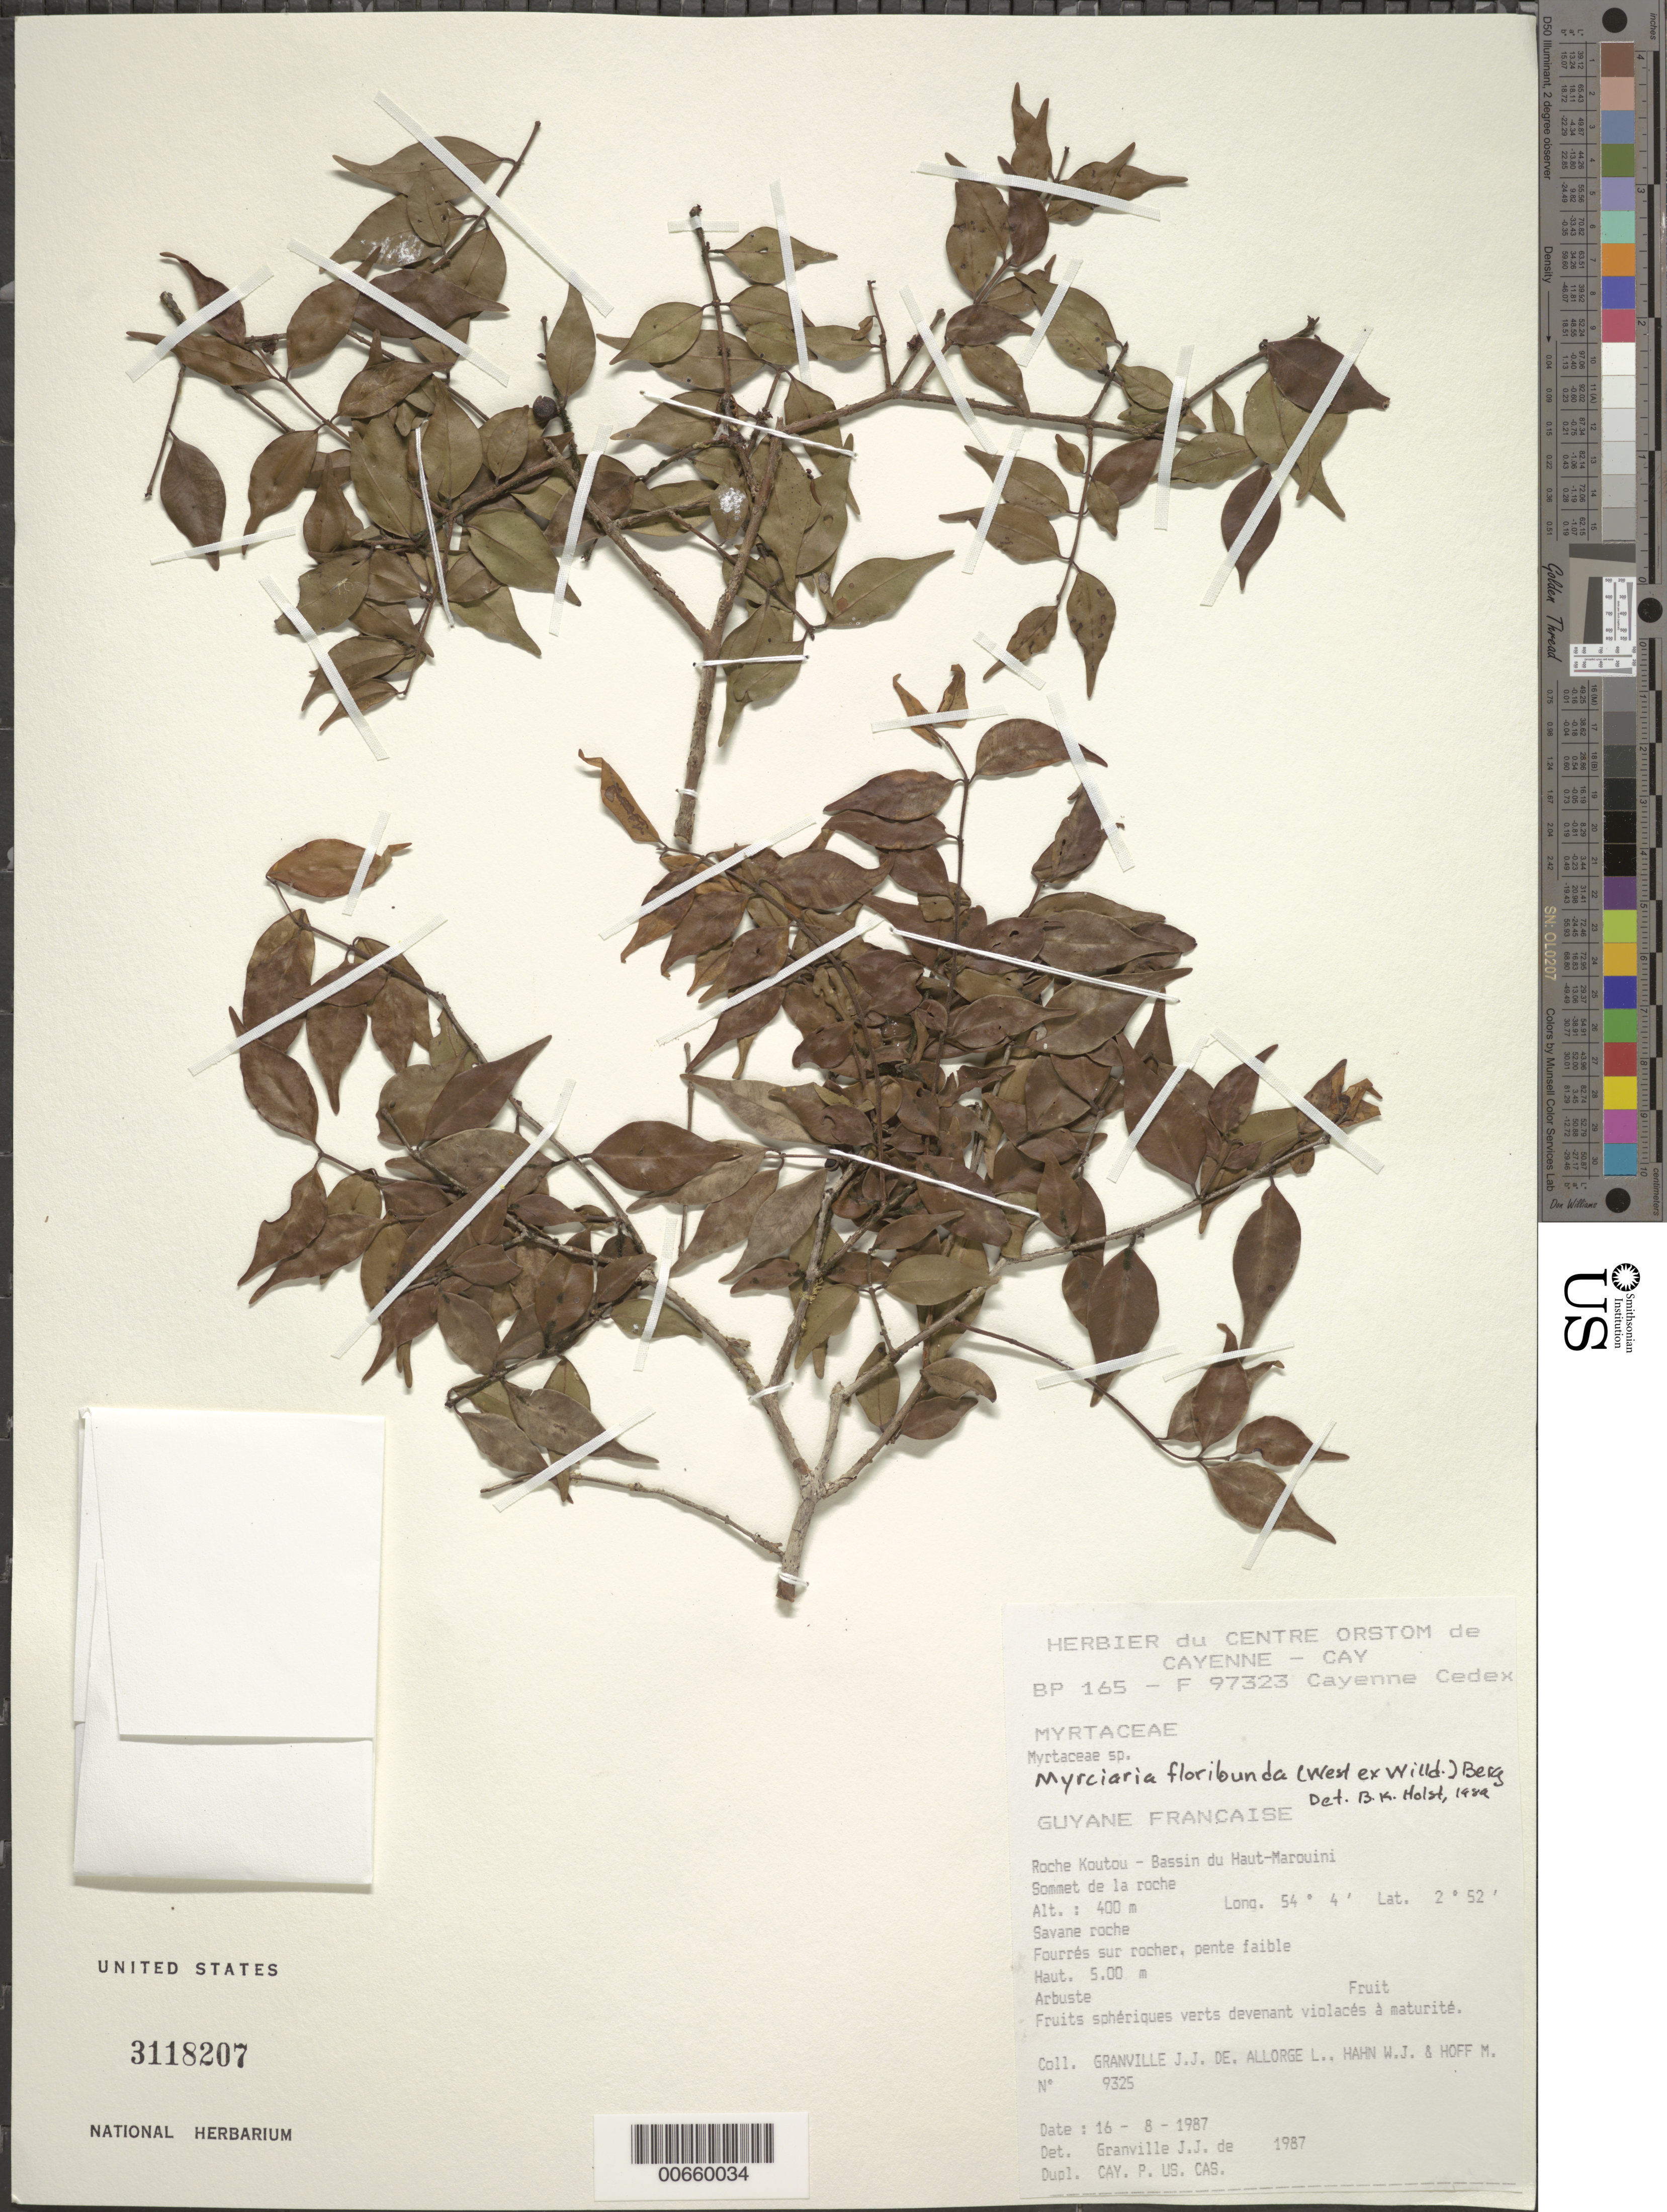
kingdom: Plantae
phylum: Tracheophyta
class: Magnoliopsida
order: Myrtales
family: Myrtaceae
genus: Myrciaria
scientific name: Myrciaria floribunda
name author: (H. West ex Willd.) O. Berg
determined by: Holst, Bruce K.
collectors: J.-J. de Granville, L. Allorge, W. J. Hahn & M. Hoff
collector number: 9325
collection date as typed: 16-Aug-87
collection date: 1987-08-16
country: French Guiana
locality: Roche Koutou, Bassin du Haut-Marouini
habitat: Sommet de la roche, savane roche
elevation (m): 400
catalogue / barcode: US 3118207